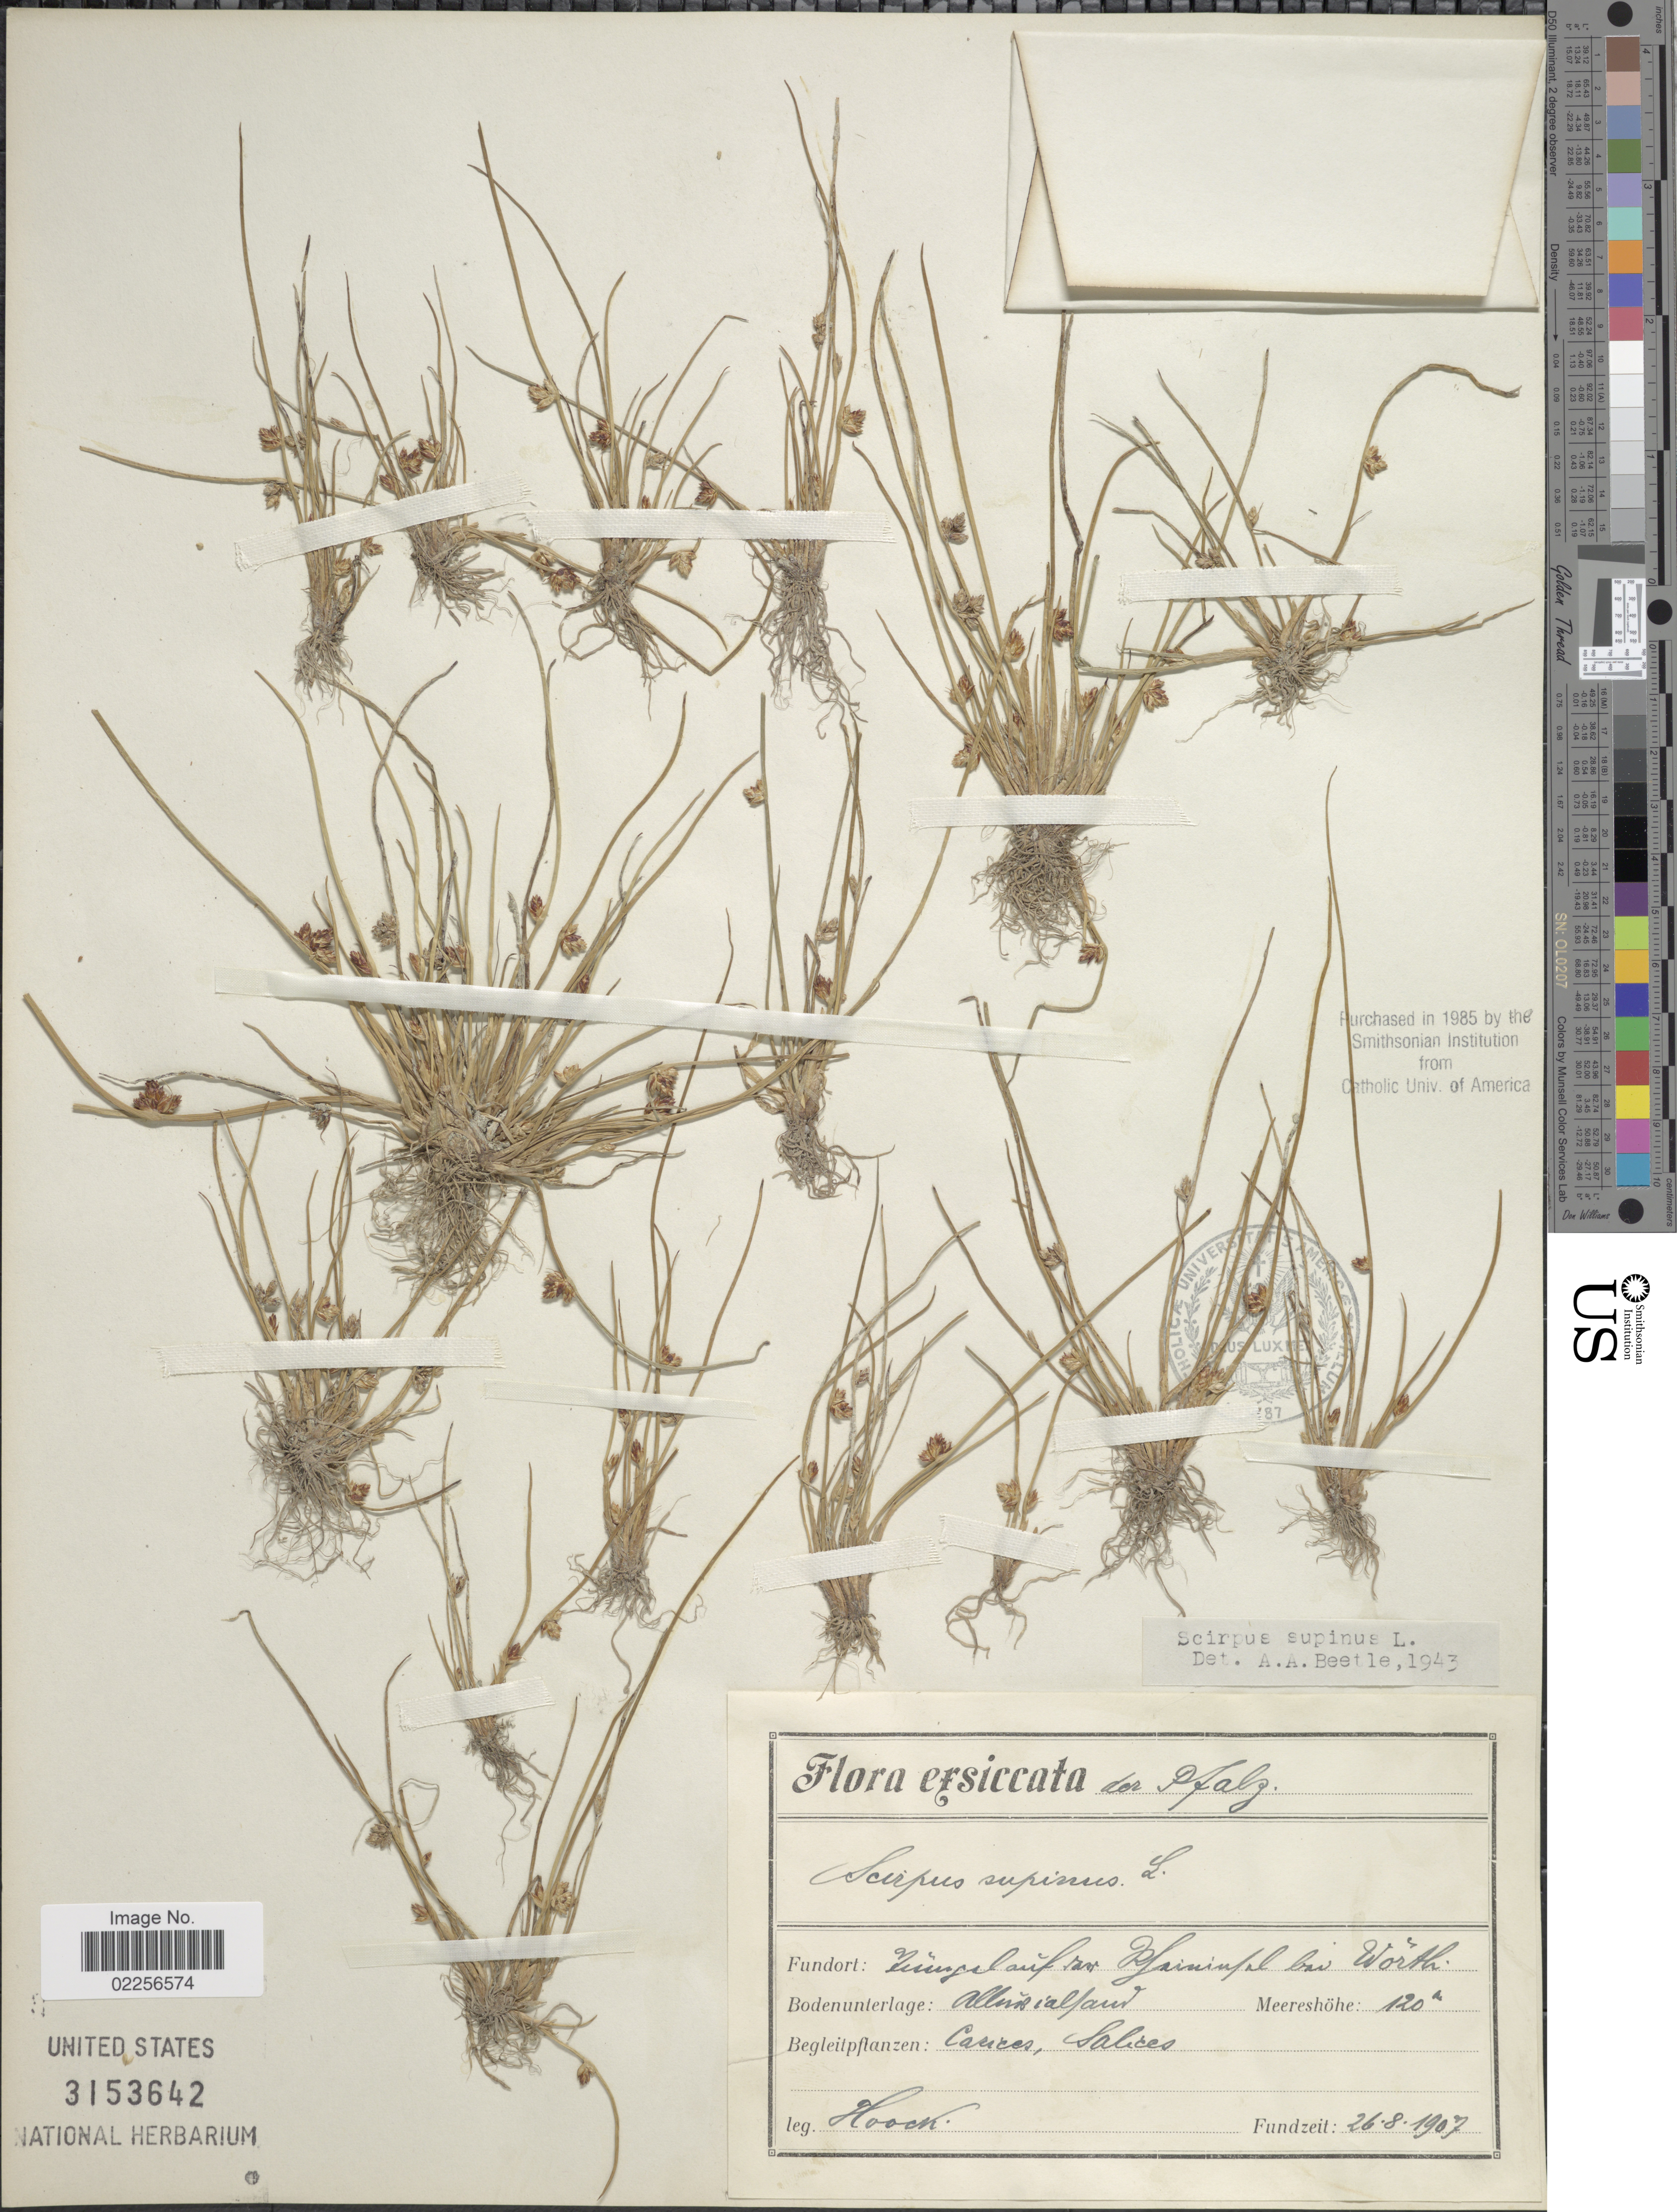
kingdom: Plantae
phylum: Tracheophyta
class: Liliopsida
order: Poales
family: Cyperaceae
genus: Schoenoplectus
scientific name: Schoenoplectus supinus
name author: (L.) Palla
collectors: -. Hoock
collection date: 1907-08-26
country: Germany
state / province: Rhineland-Palatinate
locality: Pfalz, [illegible text] bai Worth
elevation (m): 120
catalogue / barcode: US 3153642